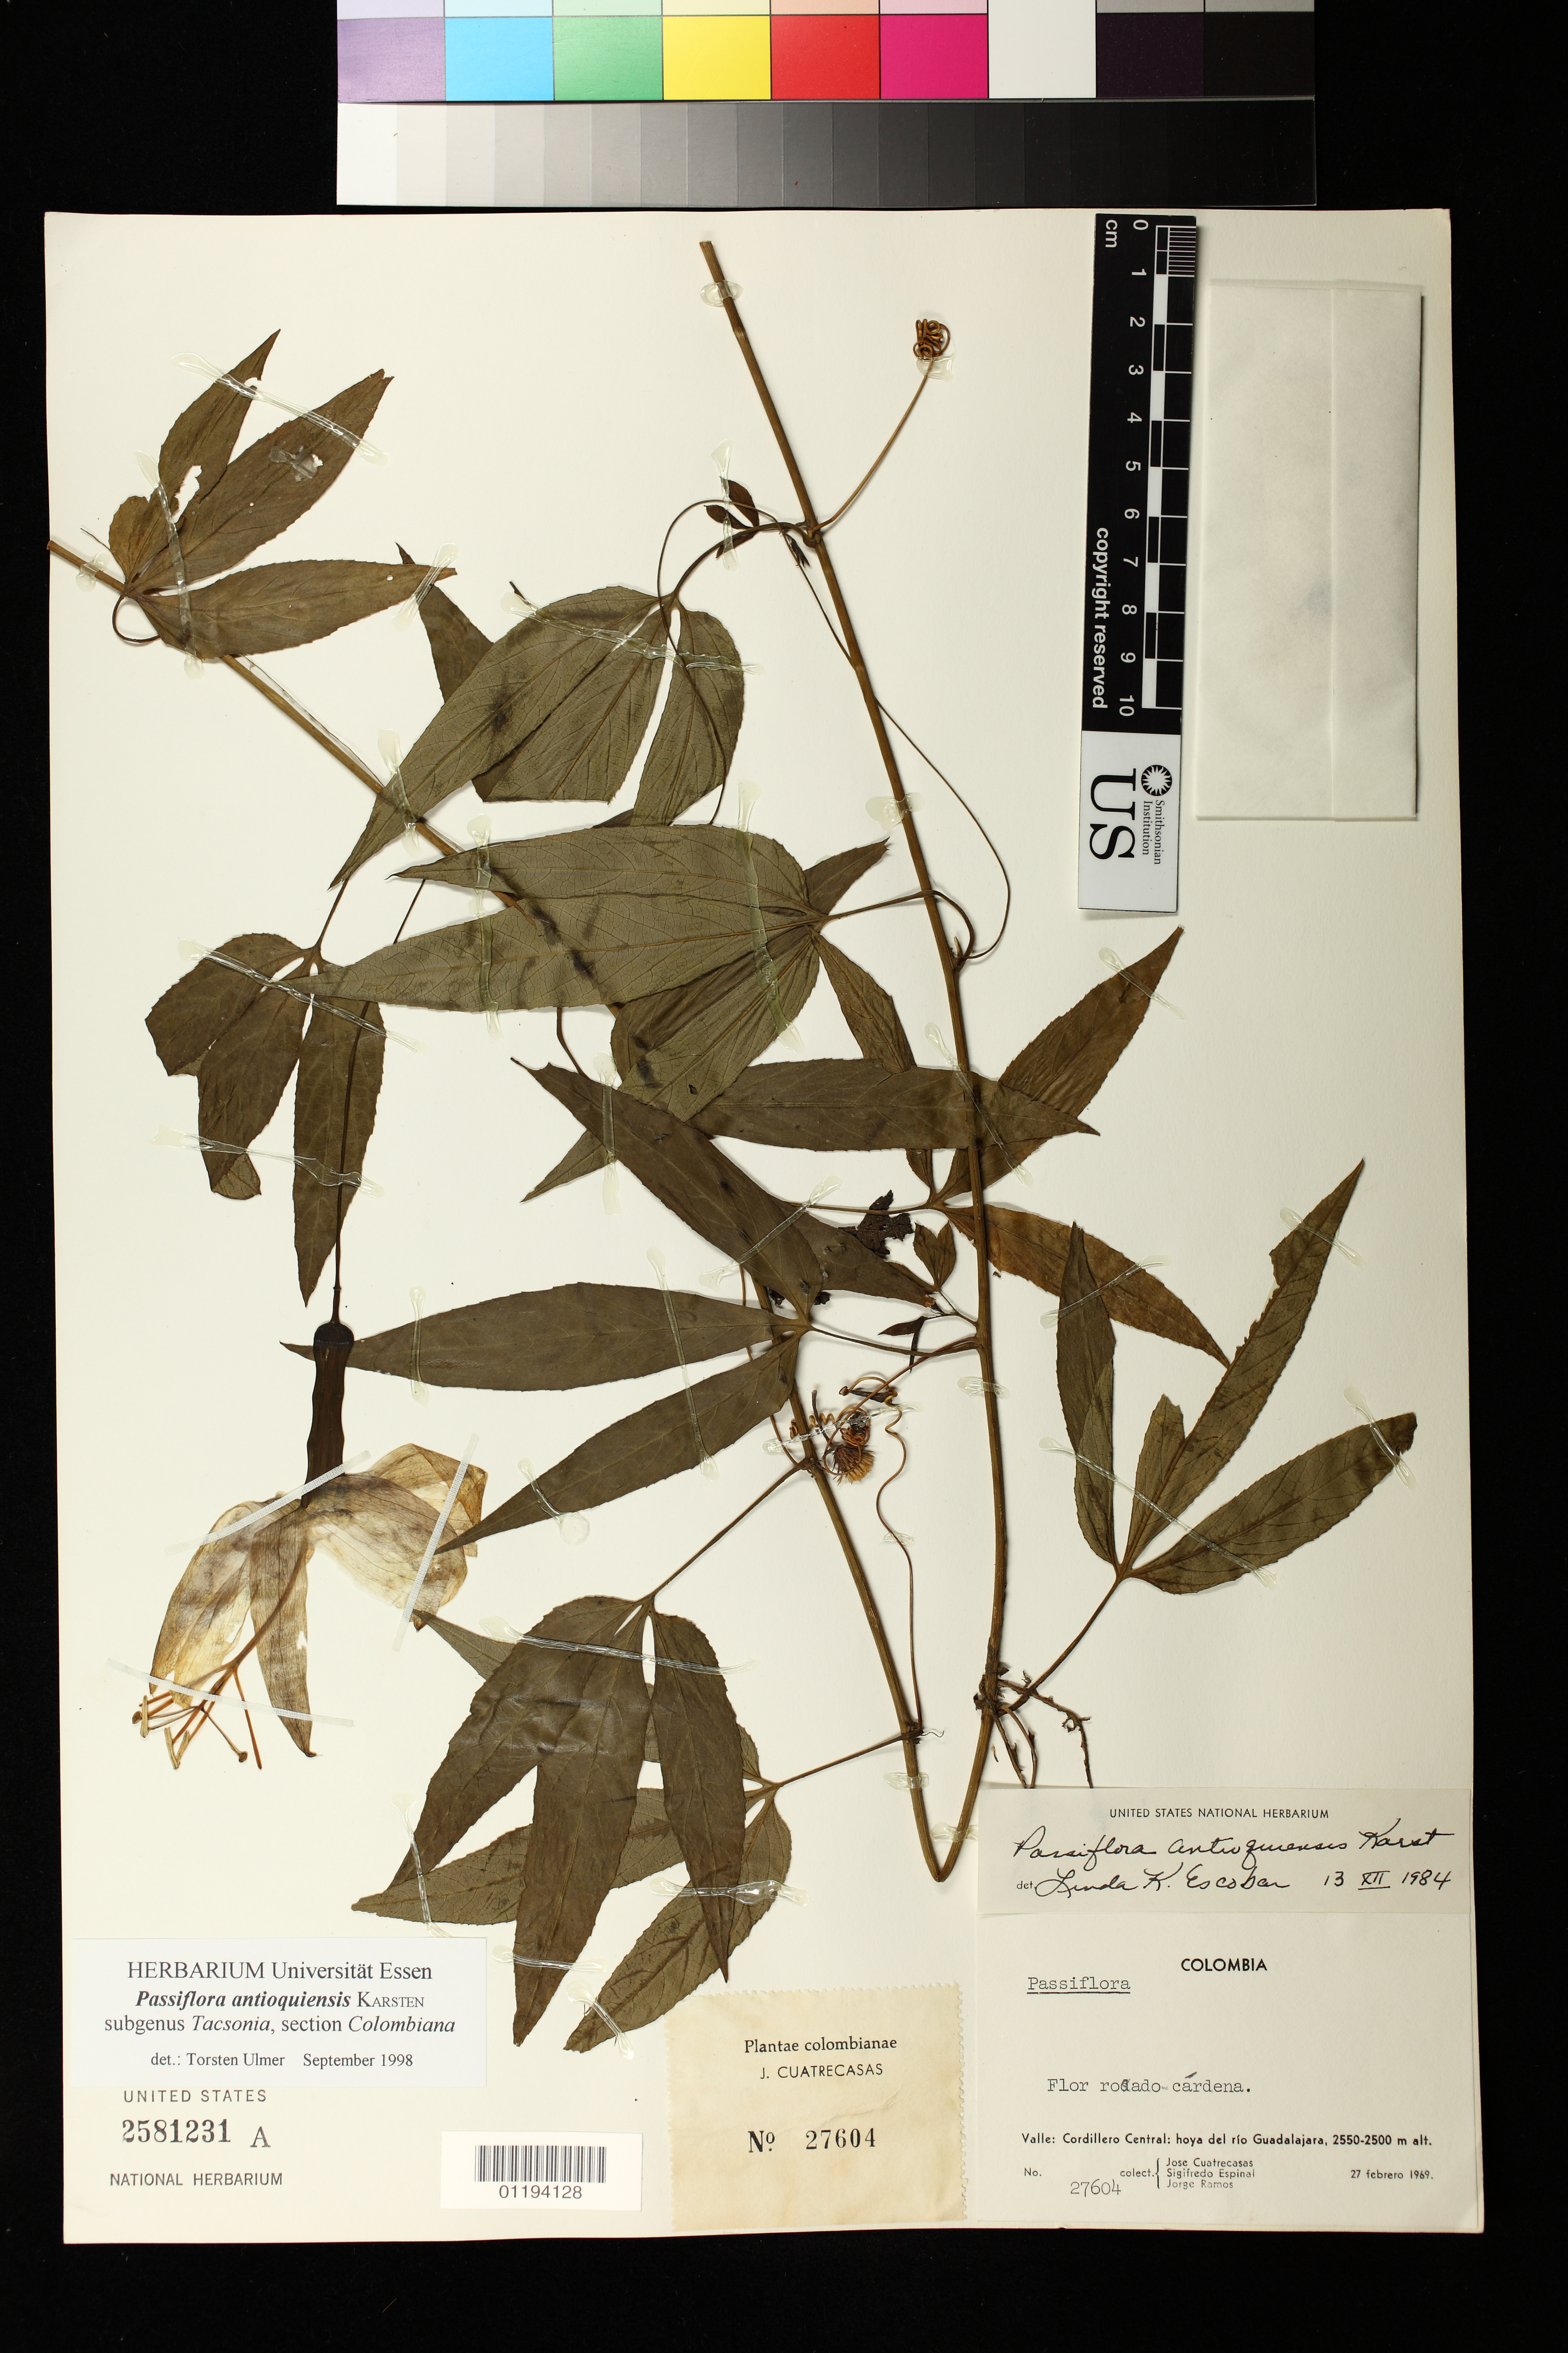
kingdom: Plantae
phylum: Tracheophyta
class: Magnoliopsida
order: Malpighiales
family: Passifloraceae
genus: Passiflora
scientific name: Passiflora antioquiensis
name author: H. Karst.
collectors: J. Cuatrecasas, L. S. Espinal & J. J. Ramos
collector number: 27604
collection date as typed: Feb 27 1969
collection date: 1969-02-27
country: Colombia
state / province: Valle del Cauca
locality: Valle: Cordillero Central: hoya del rio Guadalajara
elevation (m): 2500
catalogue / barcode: US 2581231A